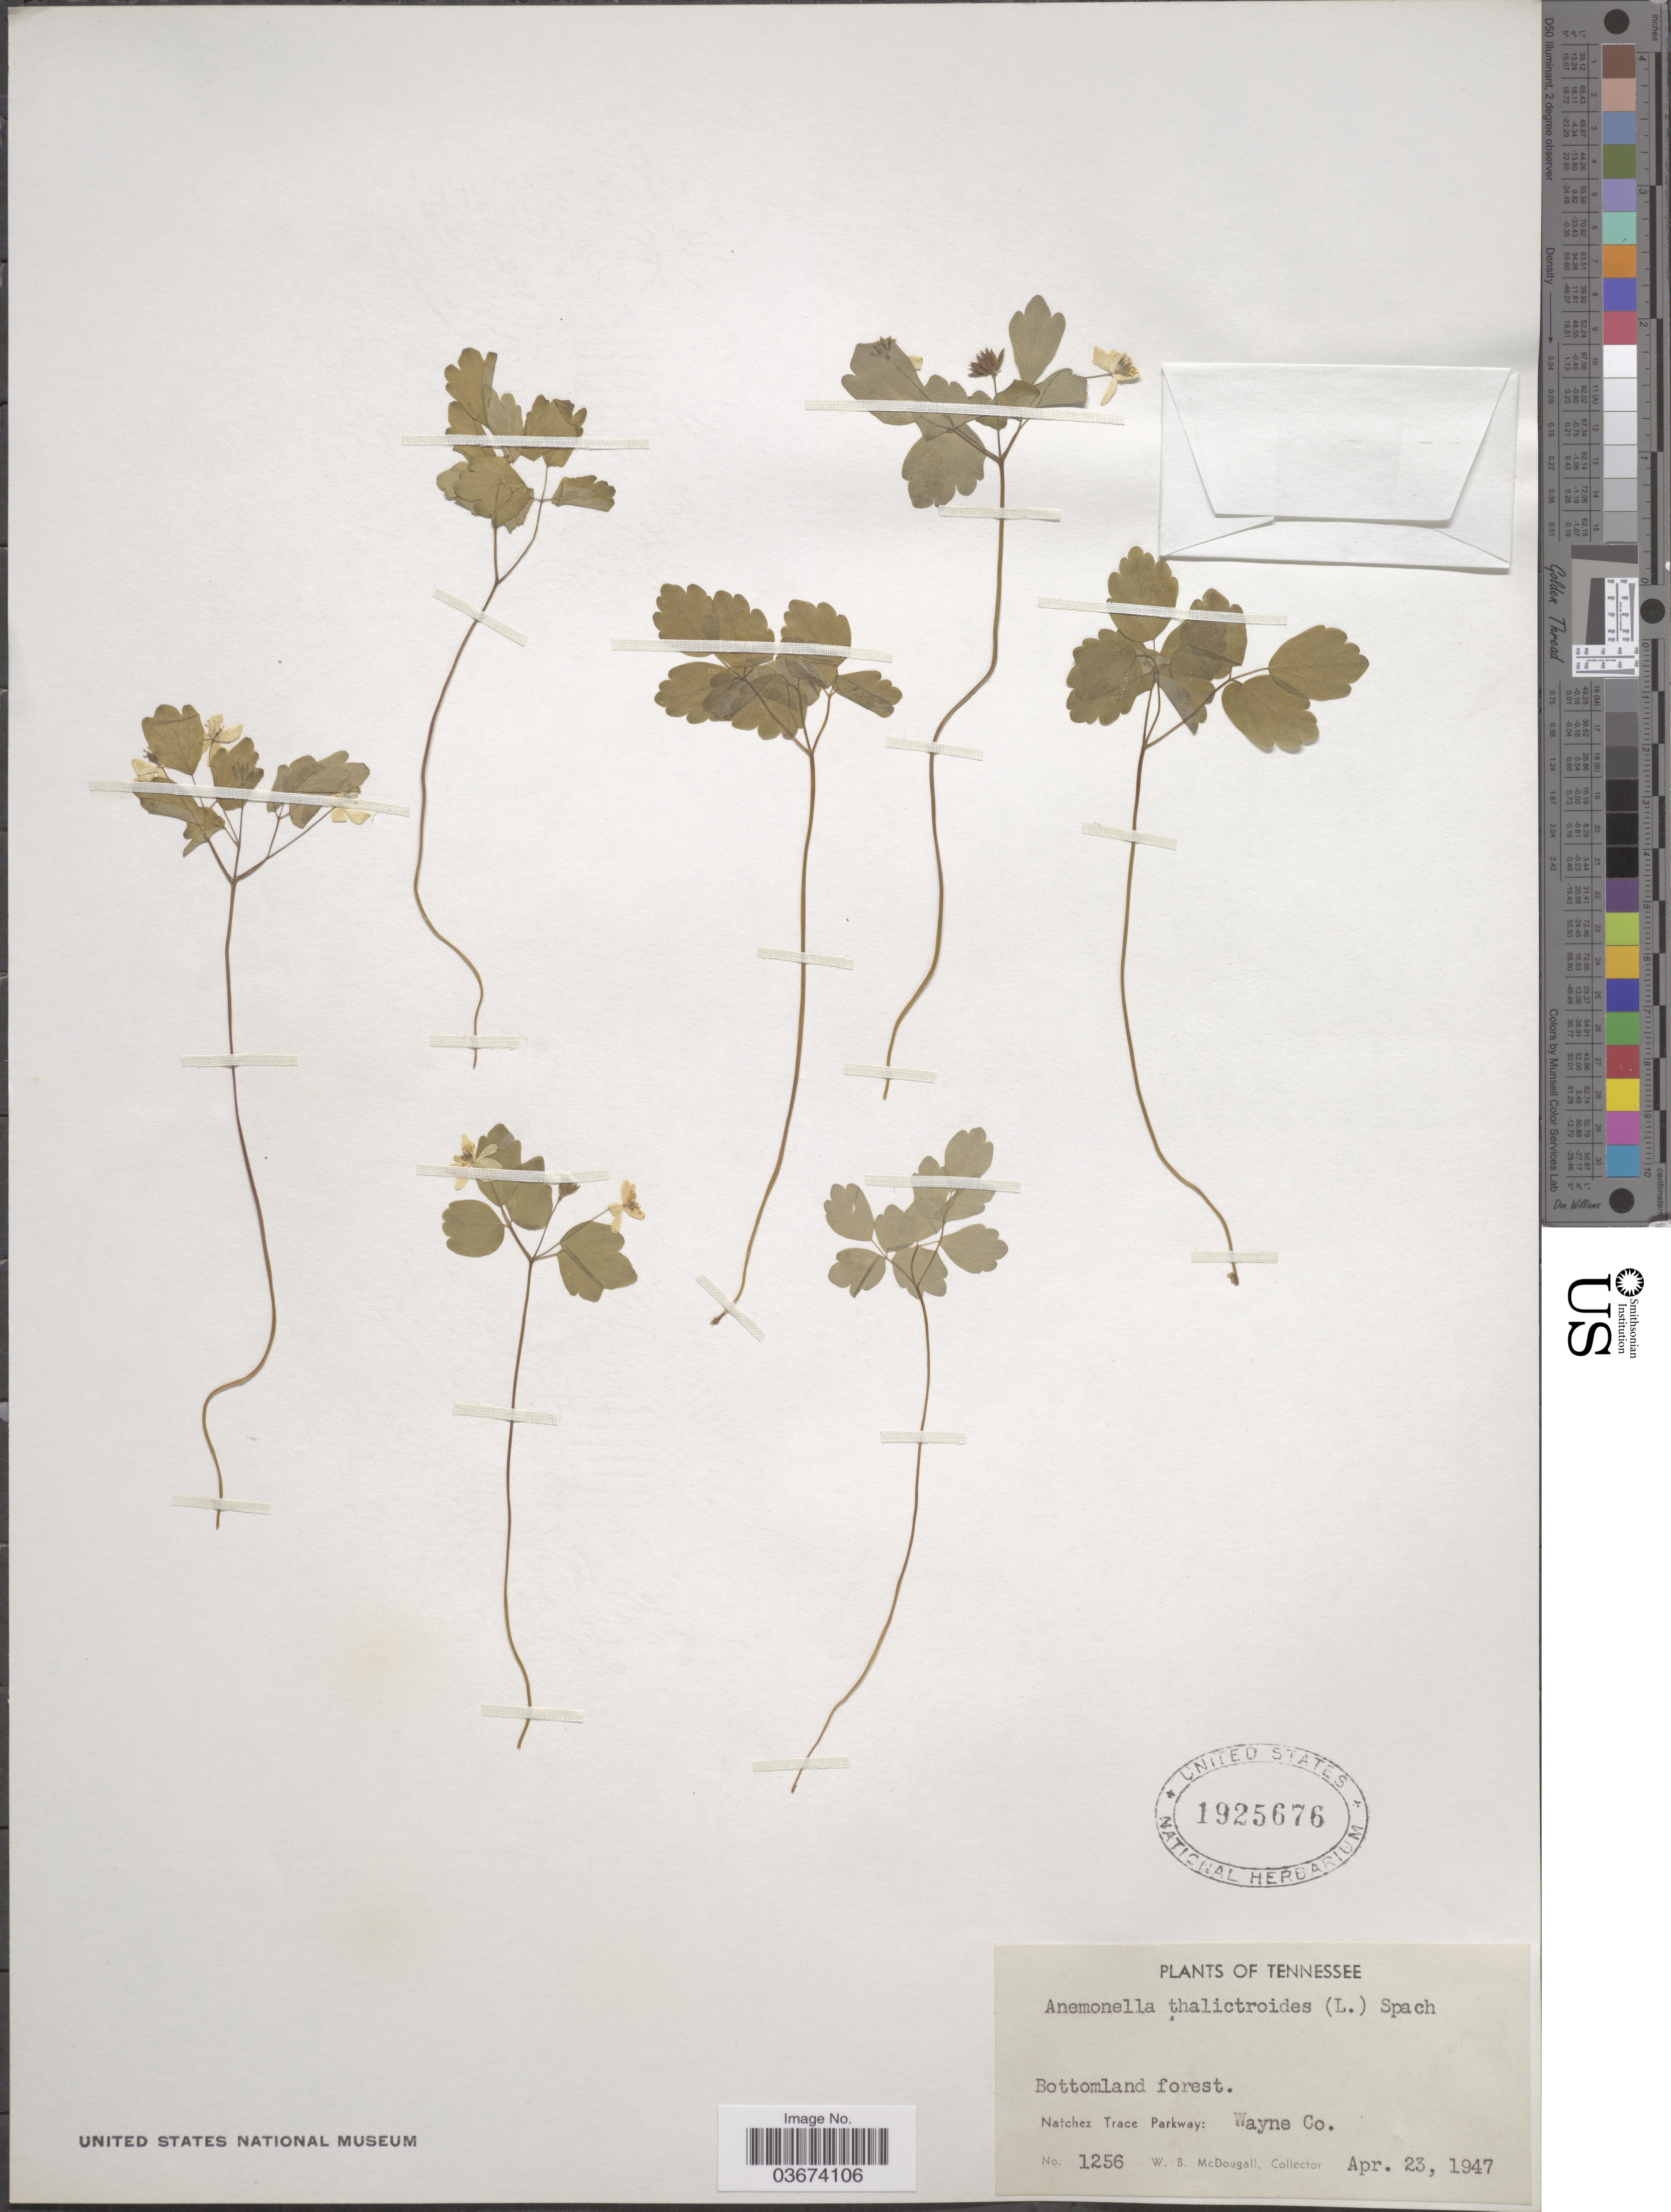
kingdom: Plantae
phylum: Tracheophyta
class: Magnoliopsida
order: Ranunculales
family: Ranunculaceae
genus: Thalictrum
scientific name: Thalictrum thalictroides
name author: (L.) A.J. Eames & B. Boivin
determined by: Strong, M. T., (US), Smithsonian Institution - National Museum of Natural History (UNITED STATES)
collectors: W. B. McDougall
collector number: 1256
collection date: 1947-04-23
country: United States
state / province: Tennessee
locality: Bottomland forest. Natchez Trace Parkway: Wayne Co.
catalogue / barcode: US 1925676